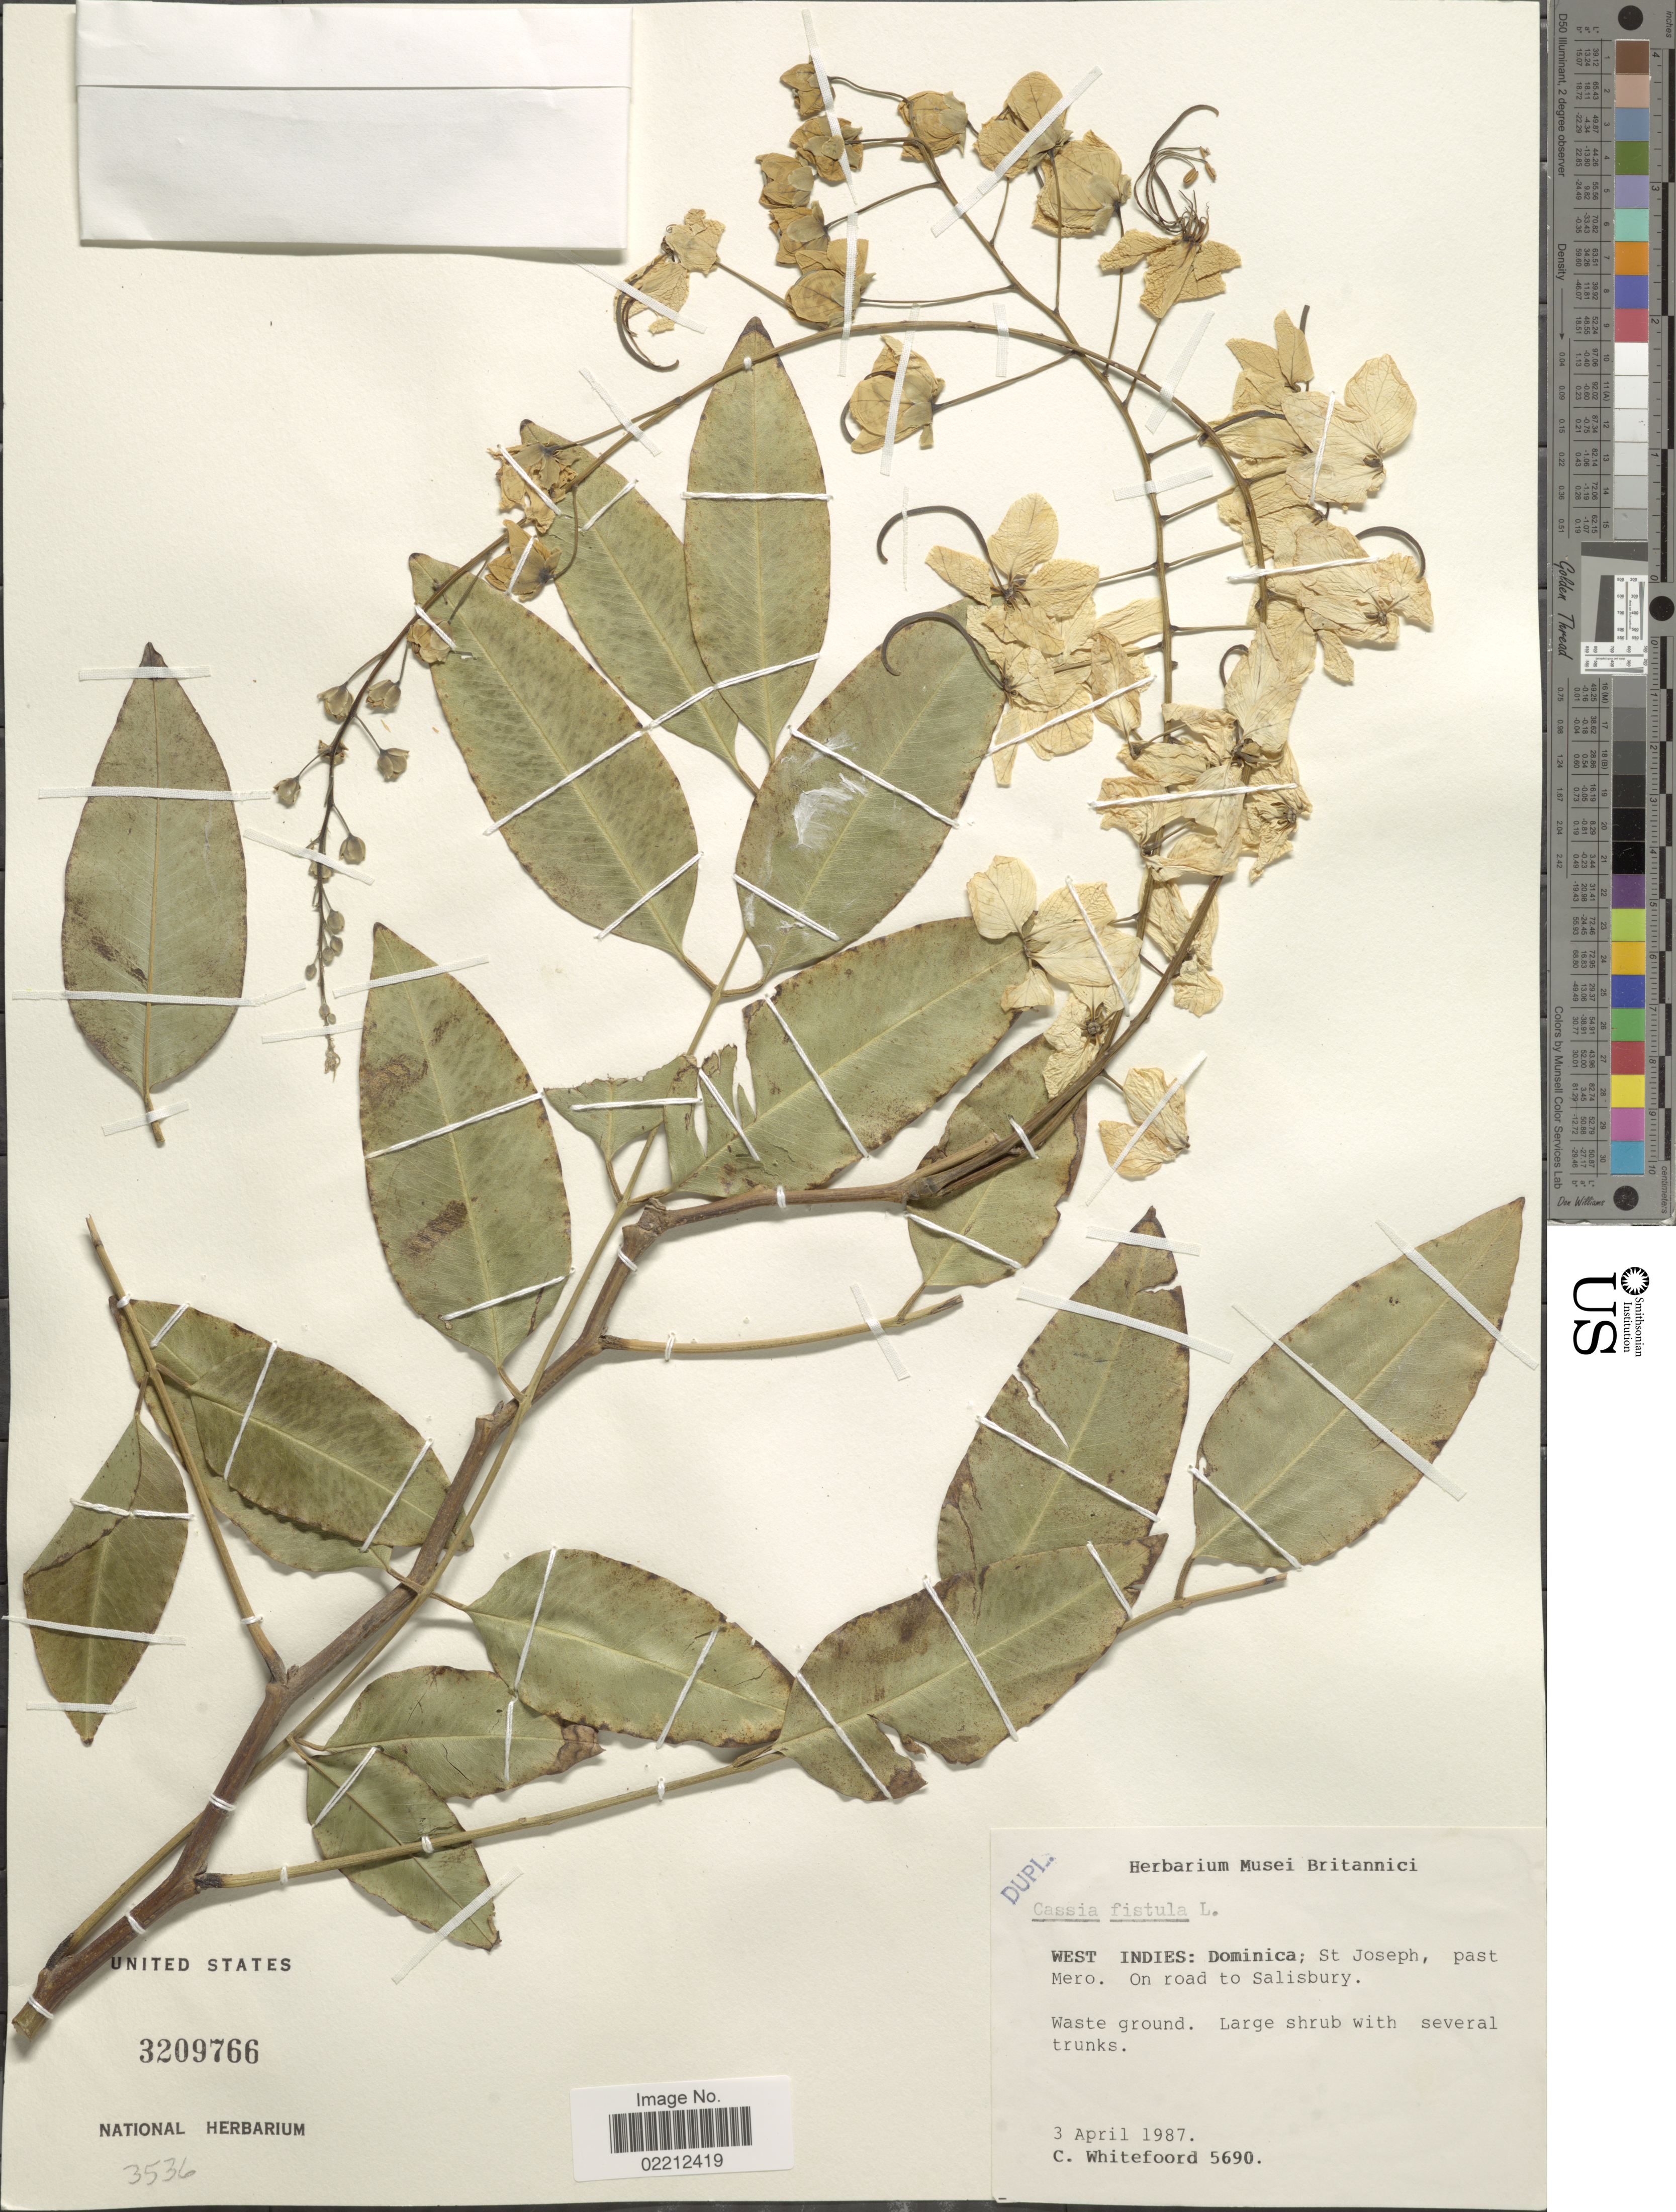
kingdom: Plantae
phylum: Tracheophyta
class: Magnoliopsida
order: Fabales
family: Fabaceae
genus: Cassia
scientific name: Cassia fistula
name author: L.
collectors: C. Whitefoord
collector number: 5690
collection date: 1987-04-03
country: Dominica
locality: West Indies: Dominica. St Joseph, past Mero. On road to Salisbury.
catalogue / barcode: US 3209766